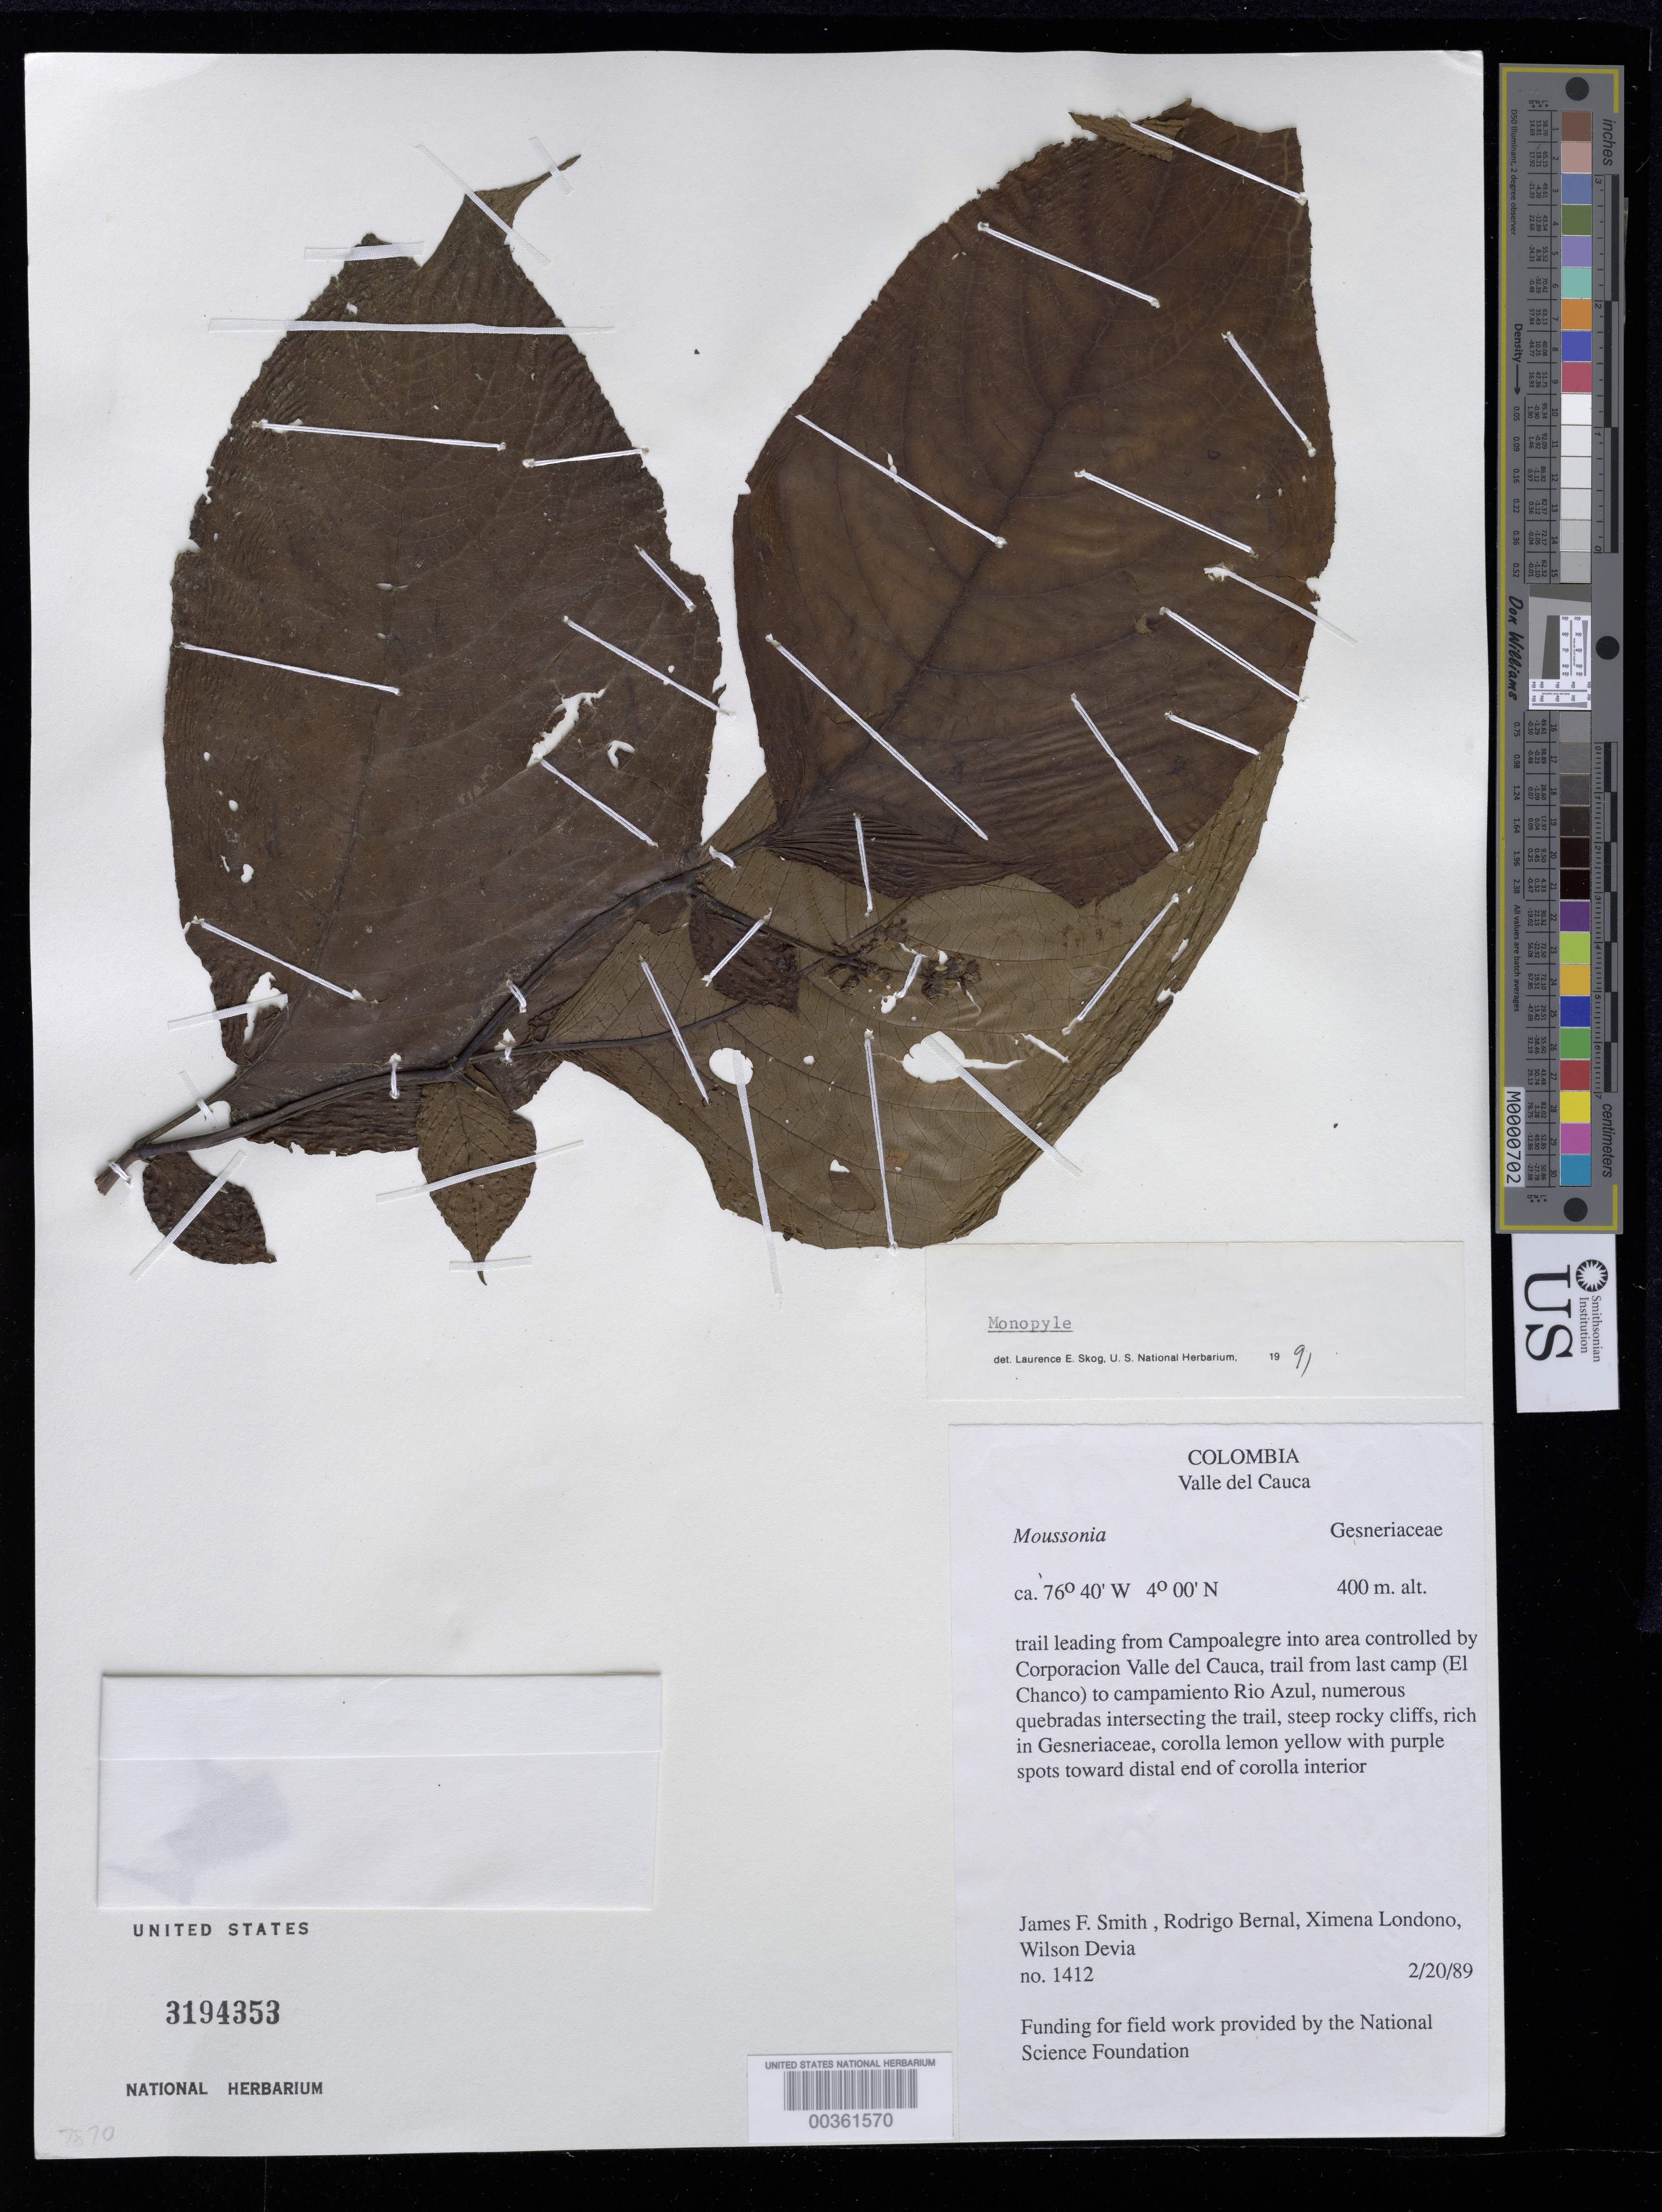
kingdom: Plantae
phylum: Tracheophyta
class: Magnoliopsida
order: Lamiales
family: Gesneriaceae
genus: Monopyle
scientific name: Monopyle sp.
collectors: J. Smith, R. Bernal, X. Londoño & W. Devia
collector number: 1412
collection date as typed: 20 Feb 1989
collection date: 1989-02-20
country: Colombia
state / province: Valle del Cauca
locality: Trail leading from Campoalegre into area controlled by Corporacion Valle del Cauca, trail fromlast camp to Campamiento Rio Azul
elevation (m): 400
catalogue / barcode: US 3194353